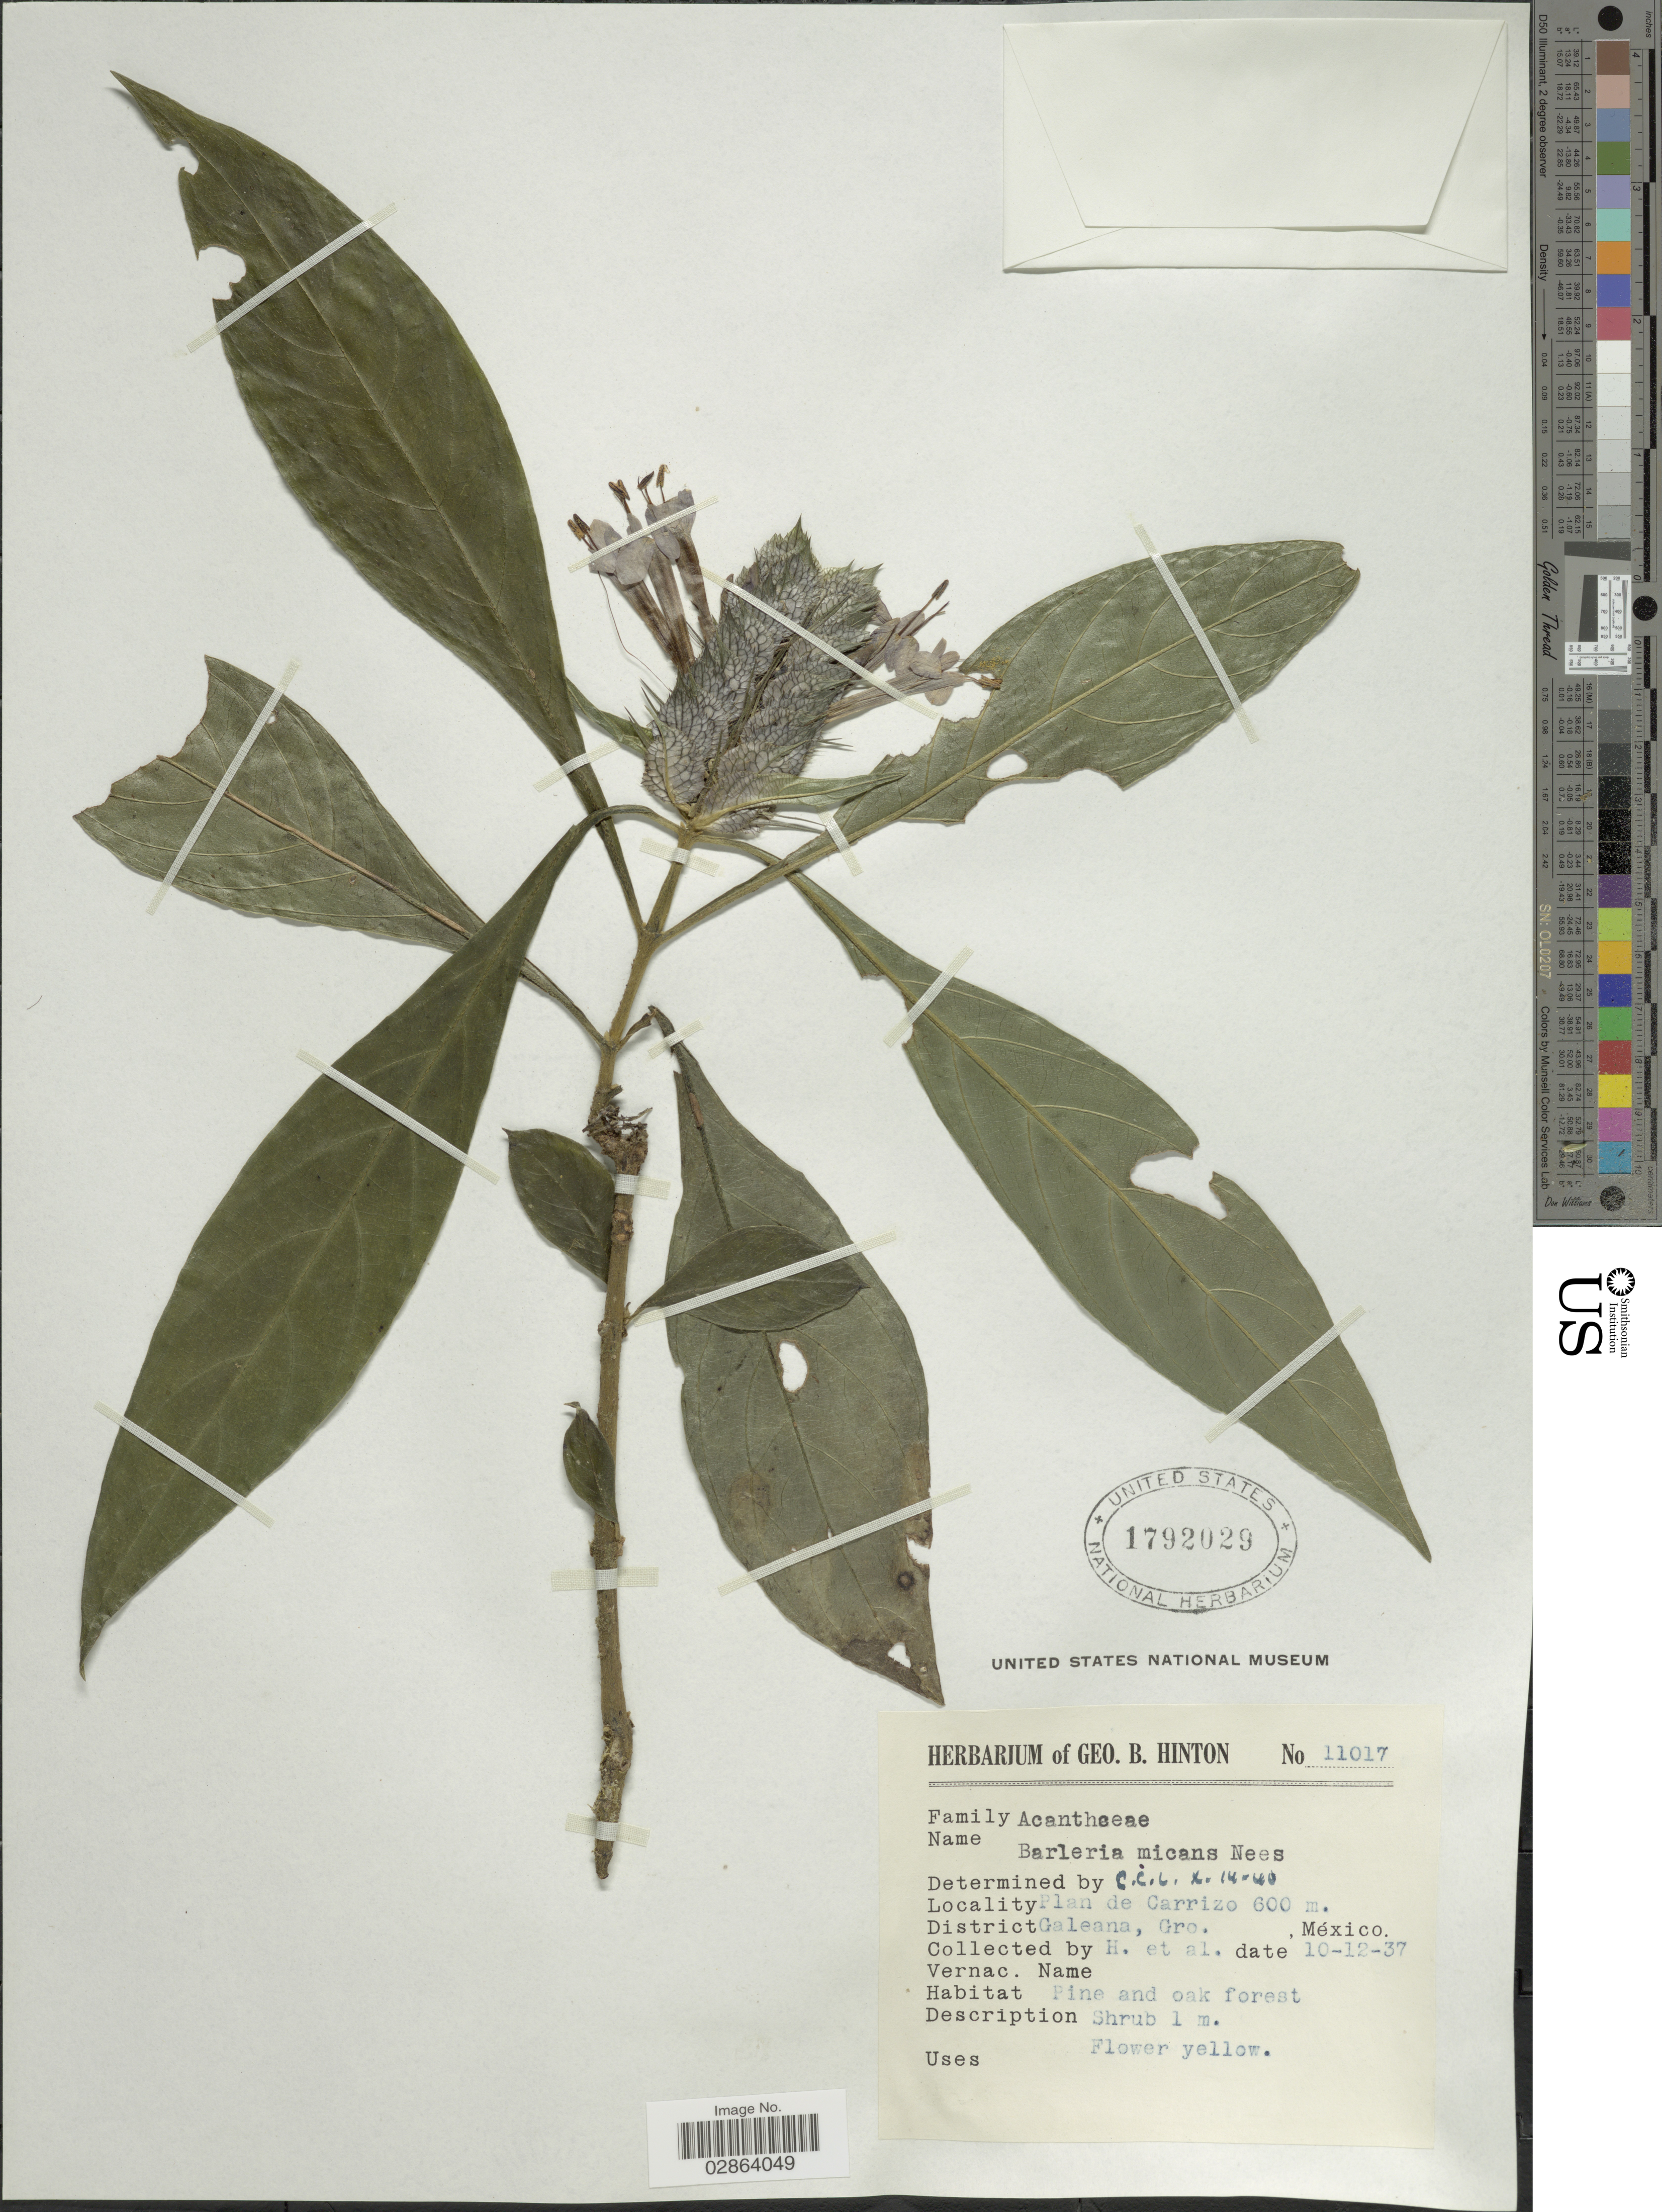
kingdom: Plantae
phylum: Tracheophyta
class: Magnoliopsida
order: Lamiales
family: Acanthaceae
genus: Barleria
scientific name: Barleria oenotheroides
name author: Dum. Cours.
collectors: G. B. Hinton & et al.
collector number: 11017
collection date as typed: Transcribed d/m/y: 10/12/37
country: Mexico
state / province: Guerrero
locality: Plan de Carrizo, District Galeana, Gro., México.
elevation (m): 600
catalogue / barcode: US 1792029